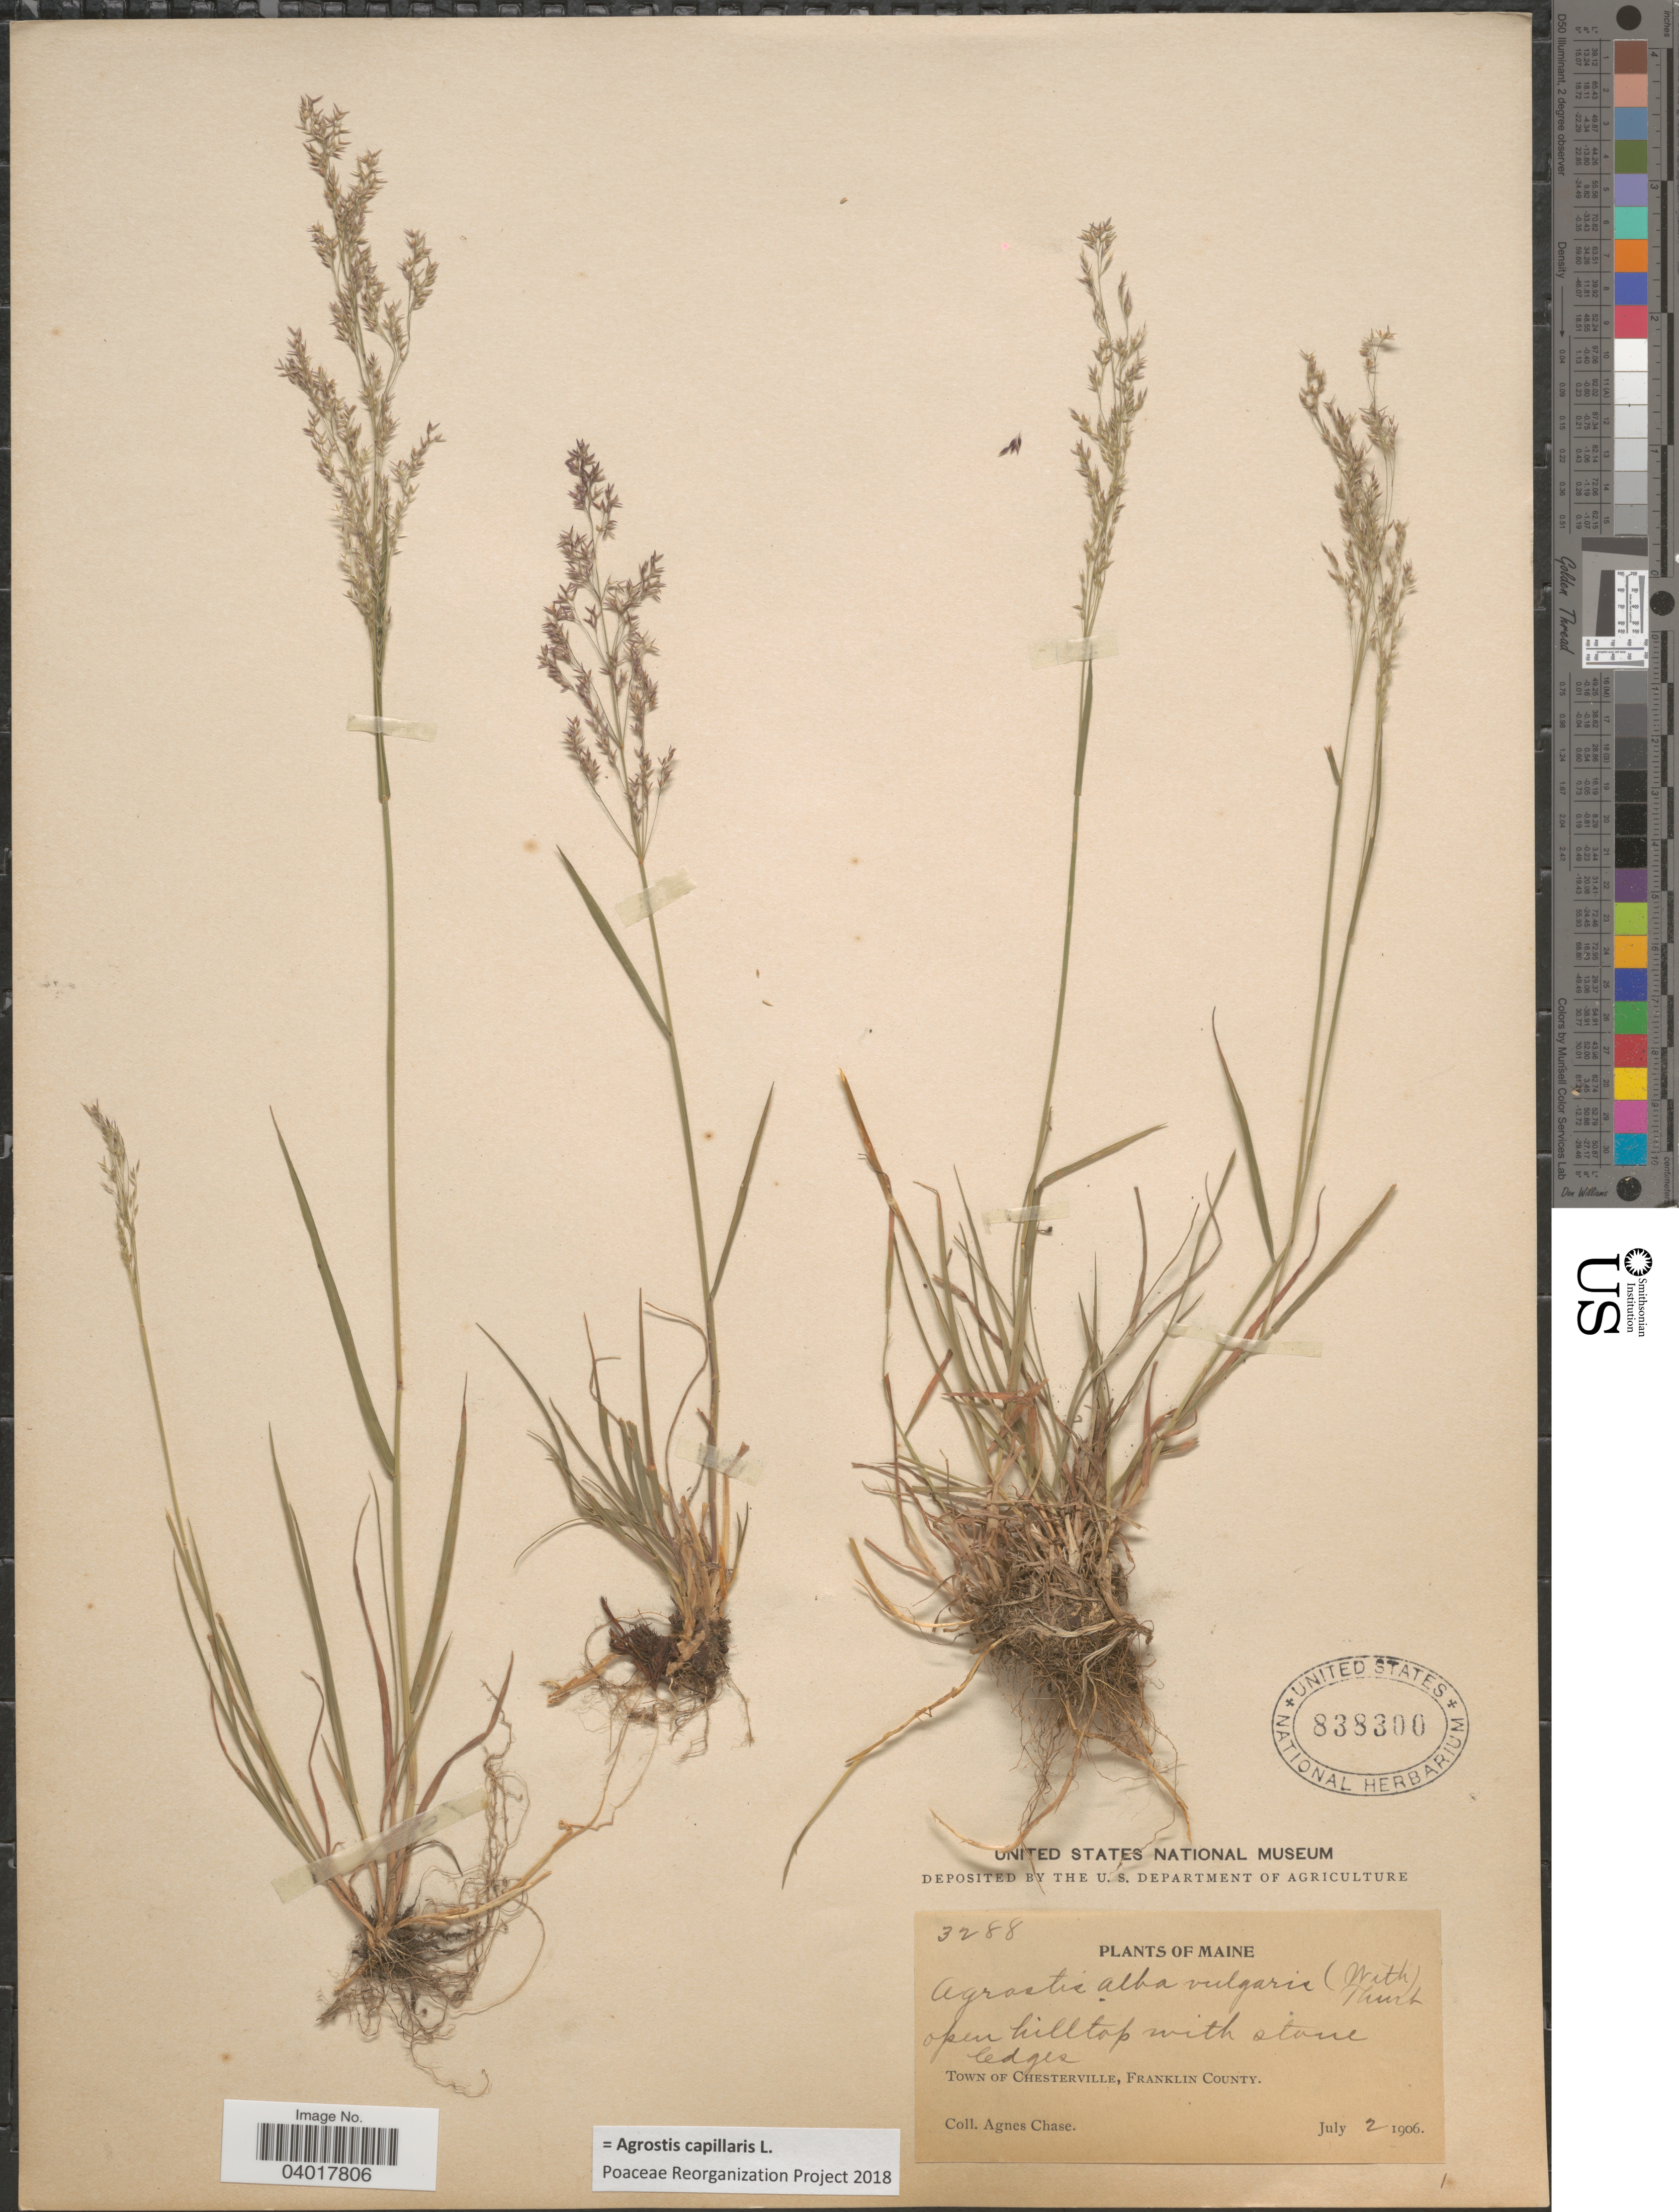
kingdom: Plantae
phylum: Tracheophyta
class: Liliopsida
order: Poales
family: Poaceae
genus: Agrostis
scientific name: Agrostis capillaris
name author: L.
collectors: A. Chase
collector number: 3288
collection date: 1906-07-02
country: United States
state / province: Maine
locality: Town of Chesterville, Franklin County.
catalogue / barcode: US 838300